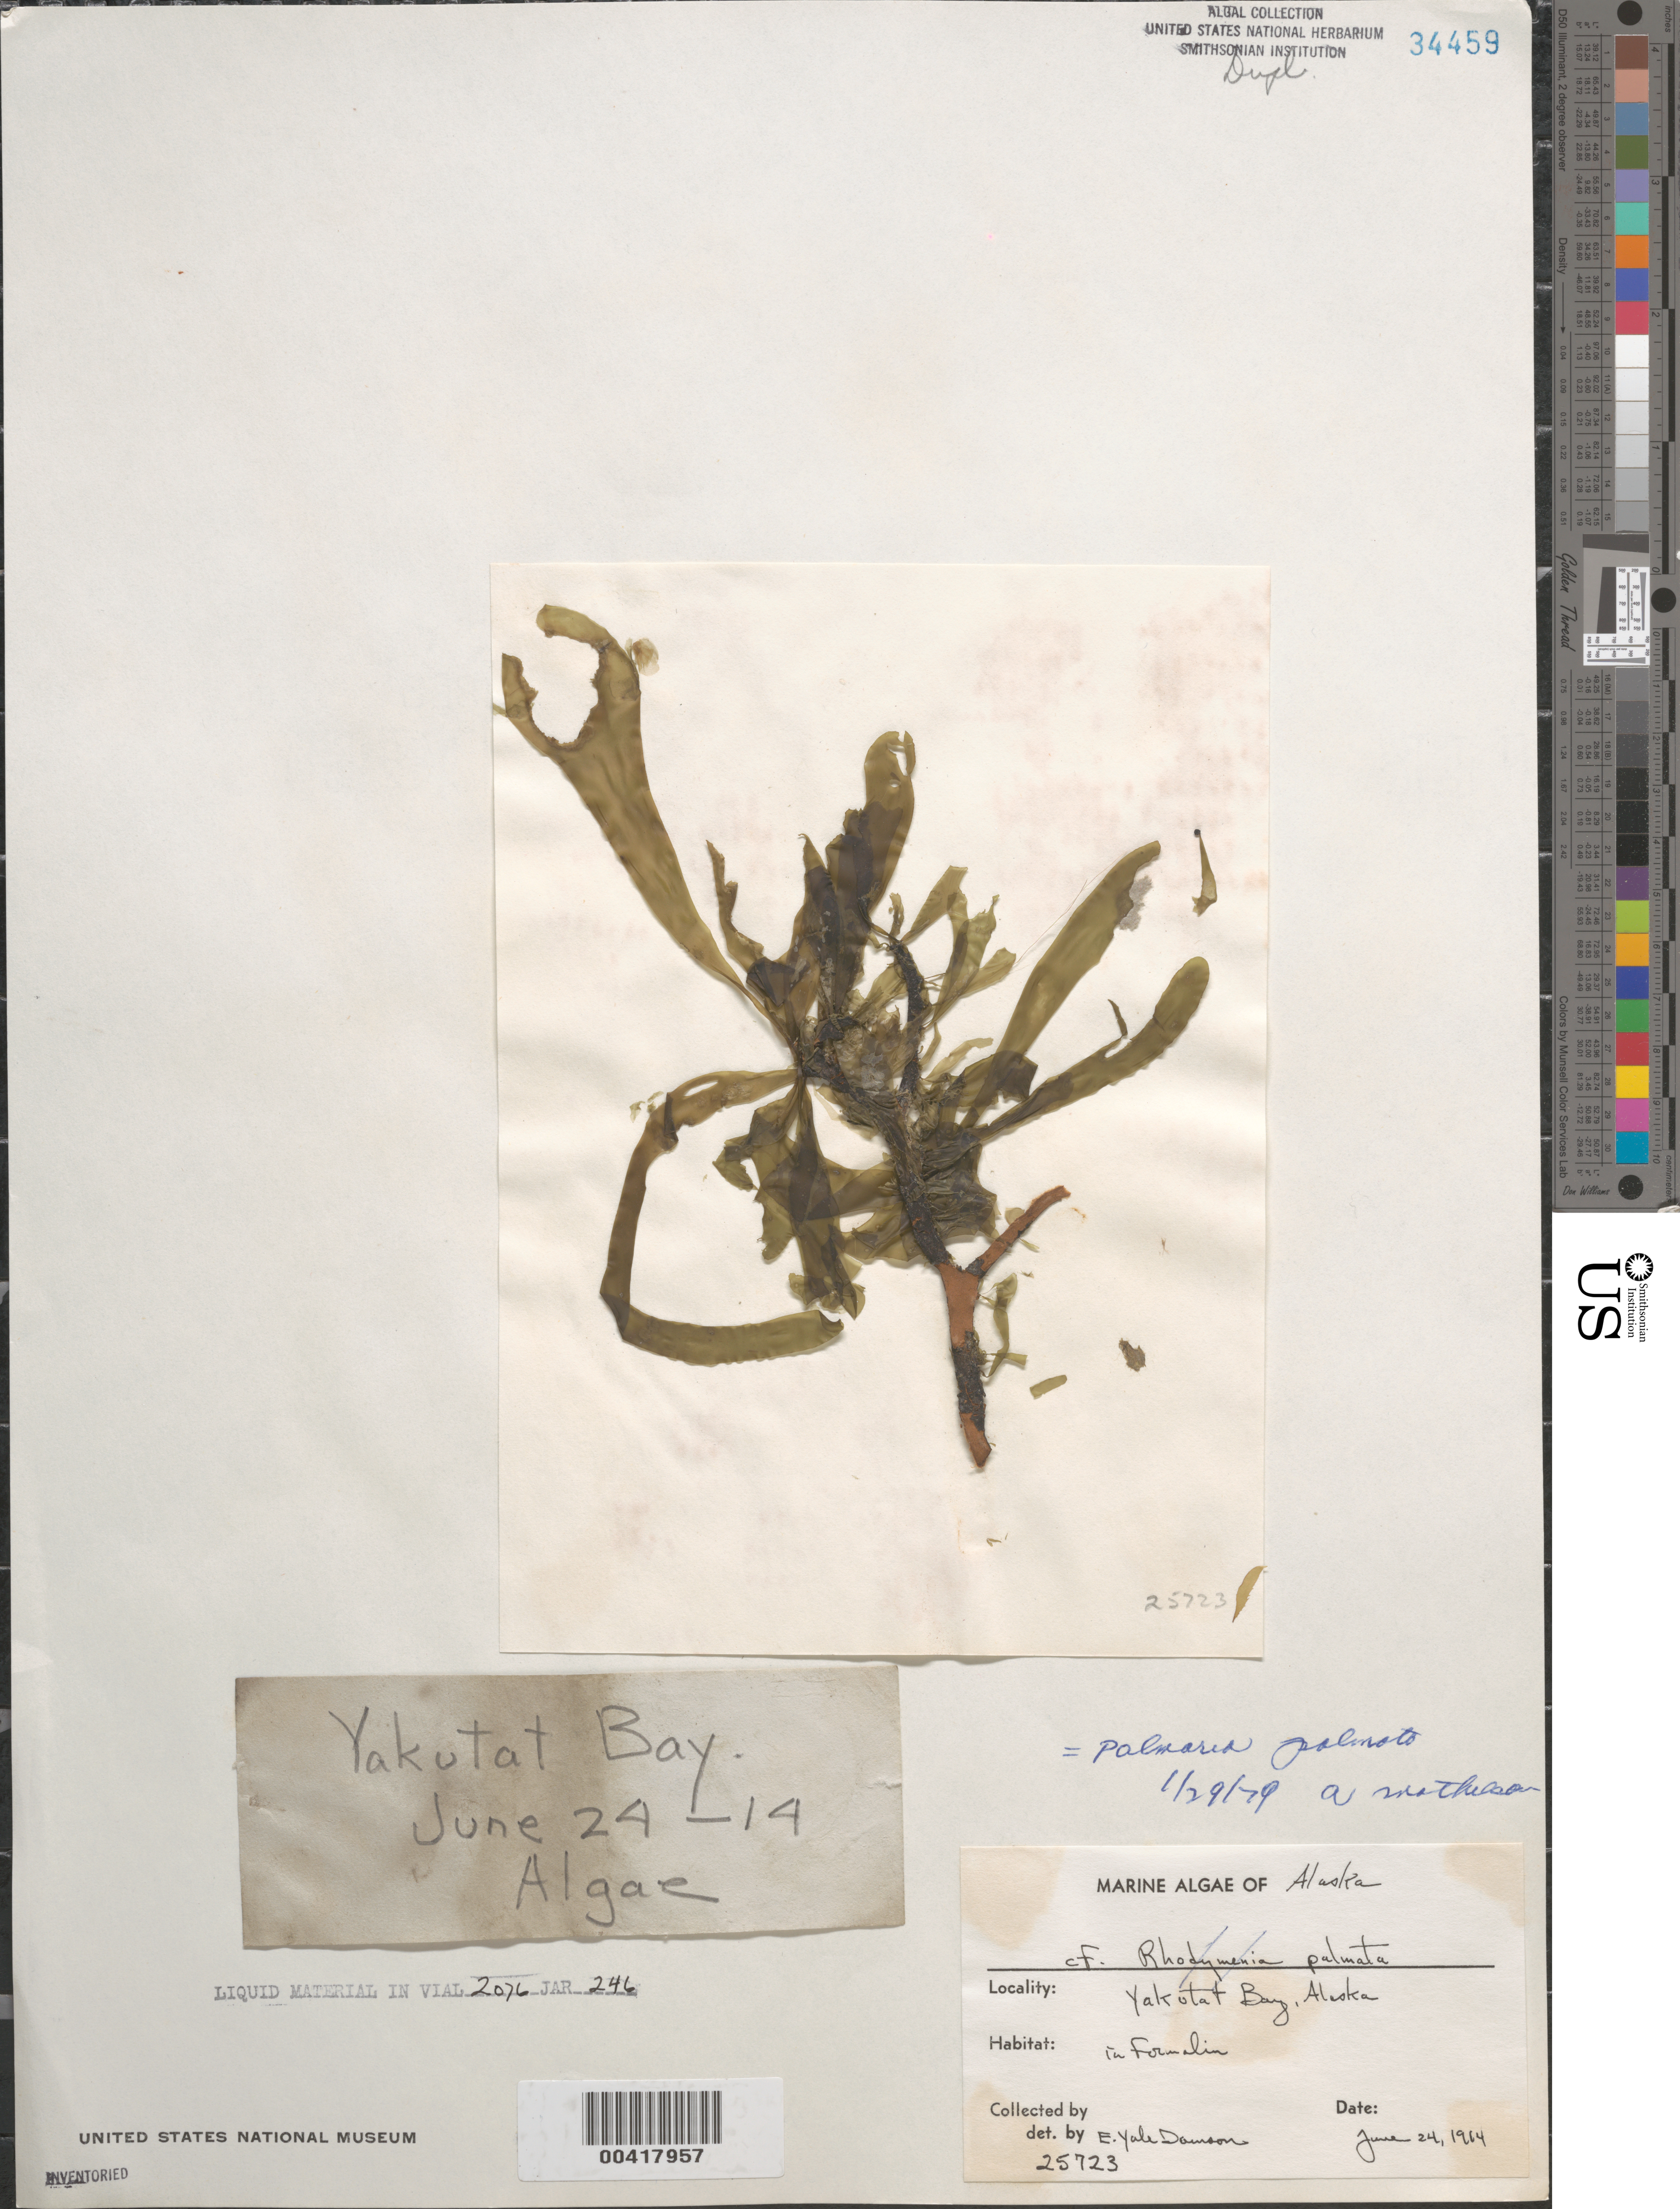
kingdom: Plantae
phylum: Rhodophyta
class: Florideophyceae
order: Palmariales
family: Palmariaceae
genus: Palmaria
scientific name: Palmaria palmata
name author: (L.) F. Weber & D. Mohr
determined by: Mathieson, A. C.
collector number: EYD 25723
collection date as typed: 24 Jun 1914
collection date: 1914-06-24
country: United States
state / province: Alaska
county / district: Skagway-Yakutat-Angoon Division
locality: Yakutat Bay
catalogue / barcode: US 34459